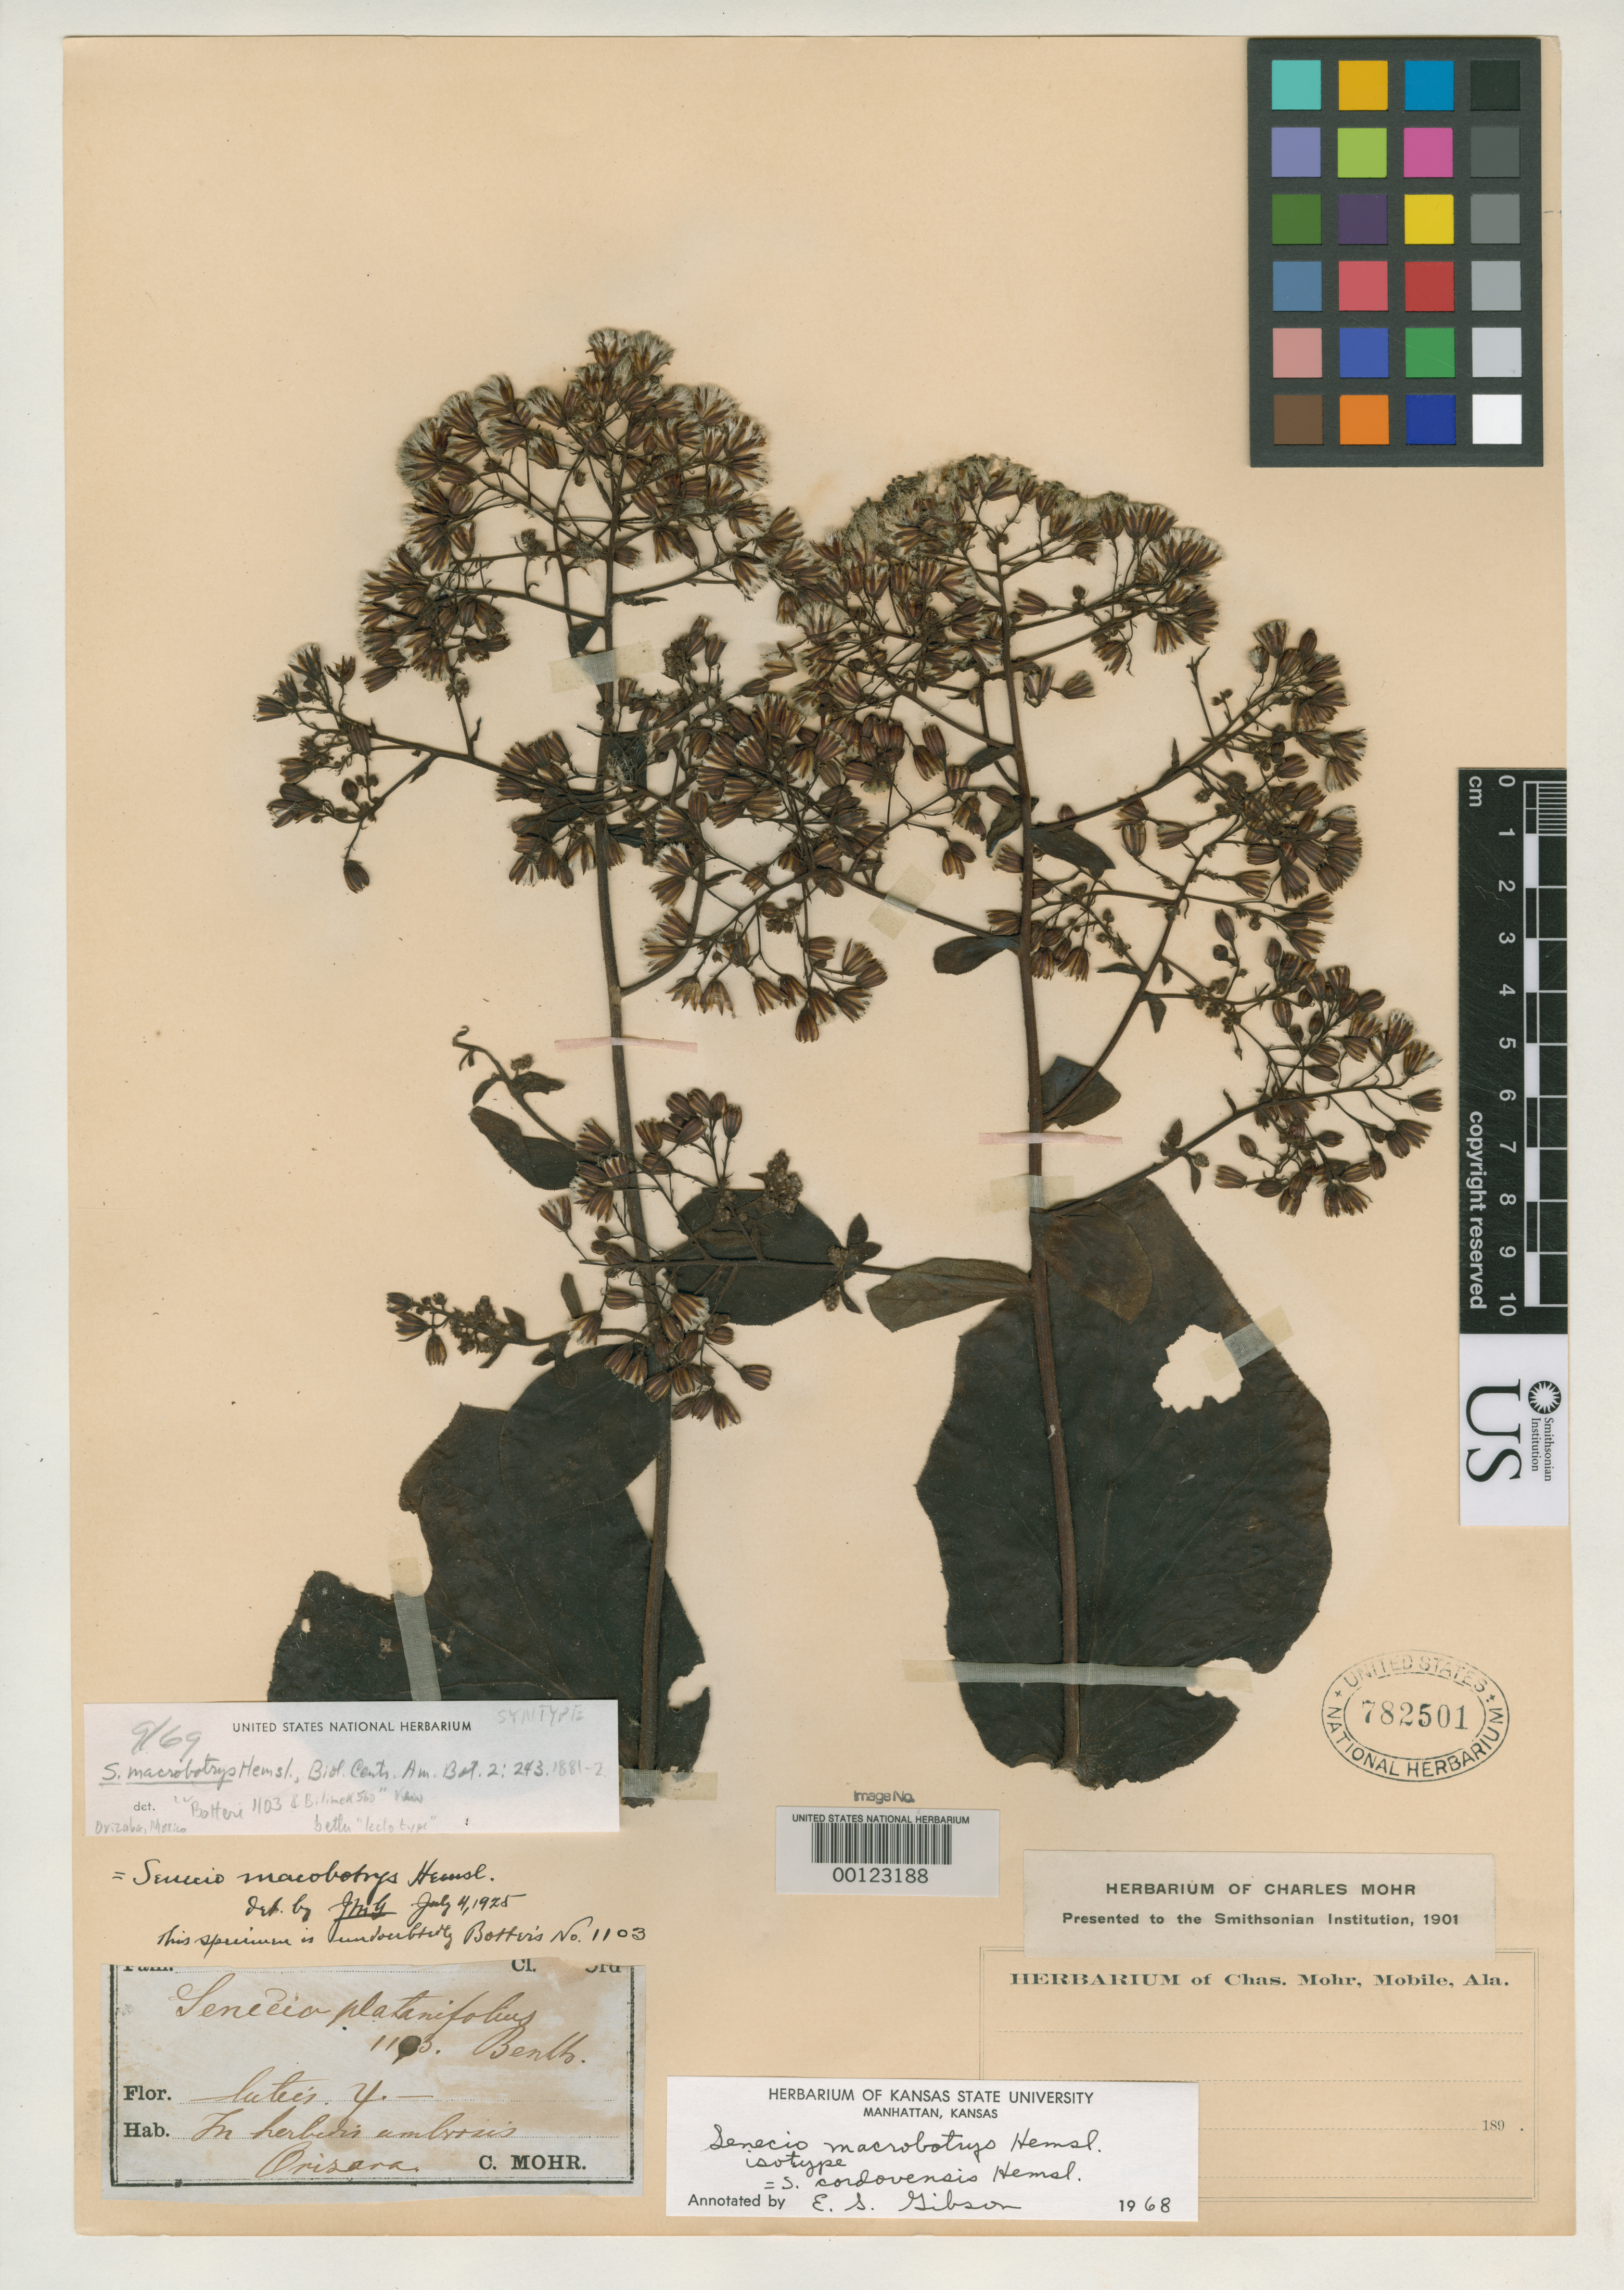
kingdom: Plantae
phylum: Tracheophyta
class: Magnoliopsida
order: Asterales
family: Asteraceae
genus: Senecio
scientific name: Senecio macrobotrys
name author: Hemsl.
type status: Syntype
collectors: M. Botteri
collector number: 1103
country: Mexico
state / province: Veracruz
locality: Orizaba.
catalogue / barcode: US 782501